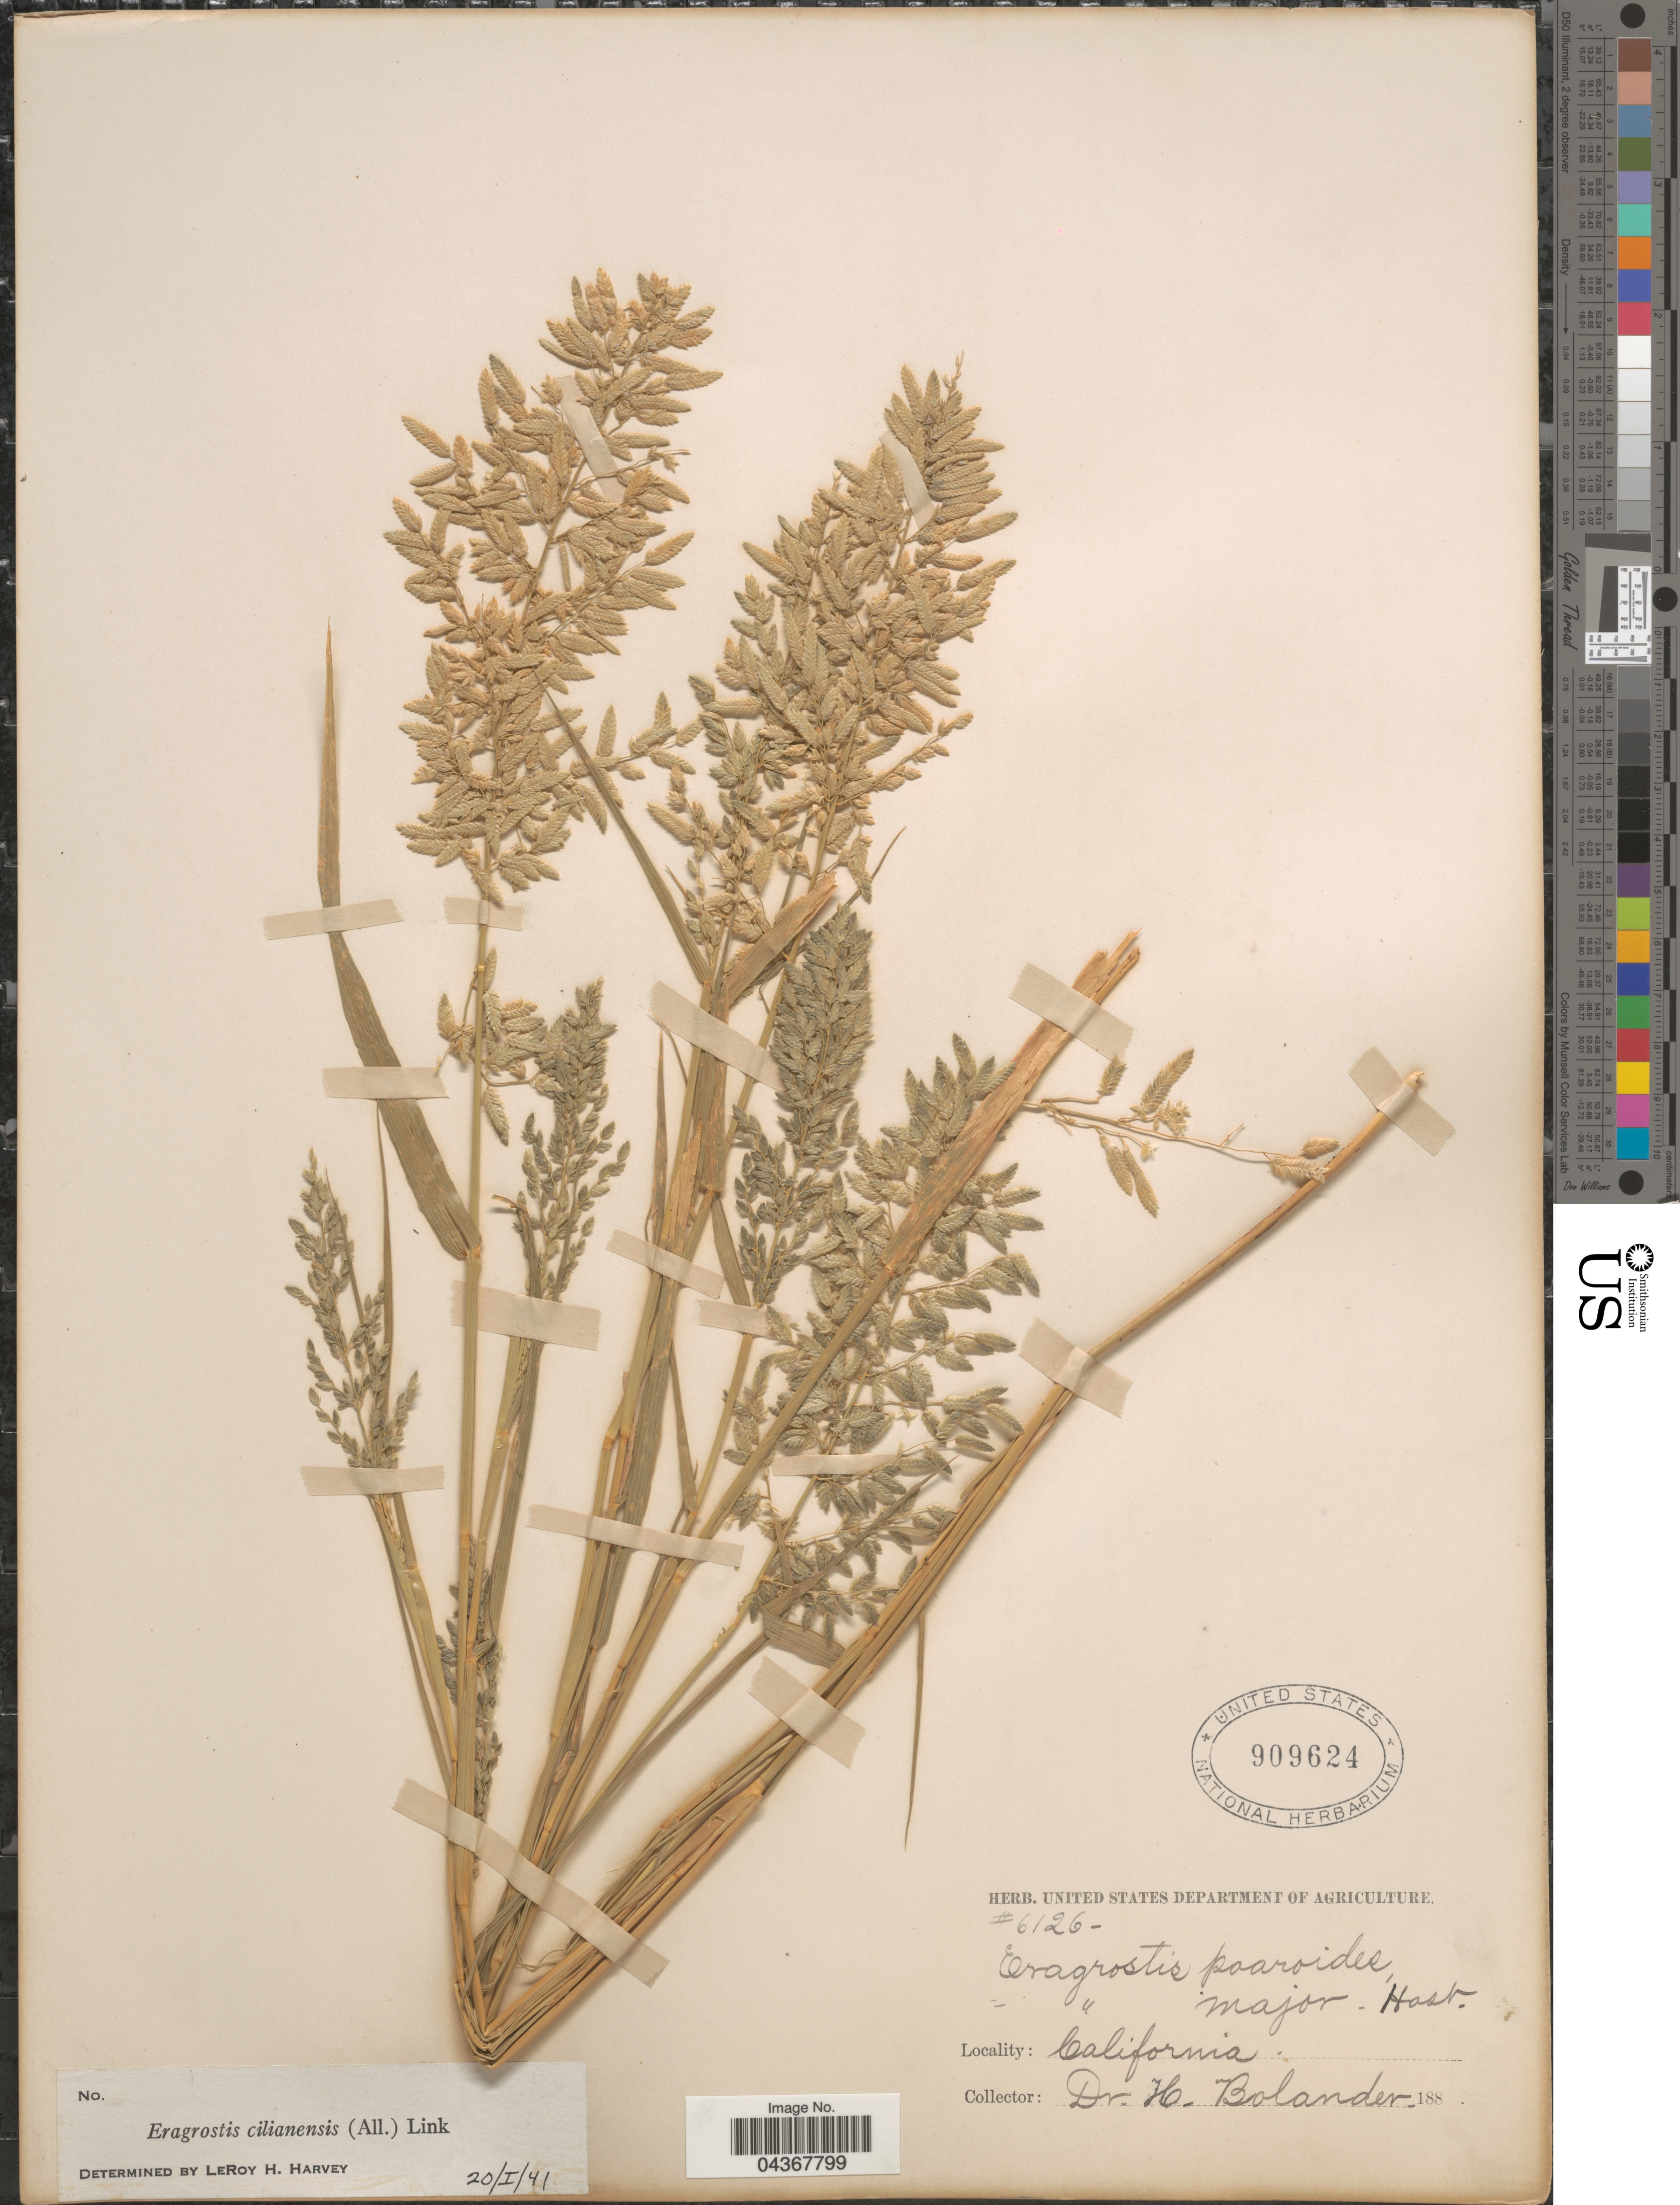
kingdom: Plantae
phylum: Tracheophyta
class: Liliopsida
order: Poales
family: Poaceae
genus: Eragrostis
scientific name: Eragrostis cilianensis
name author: (Bellardi) Vignolo ex Janch.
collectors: H. Bolander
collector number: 6126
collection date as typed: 188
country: United States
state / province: California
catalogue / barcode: US 909624